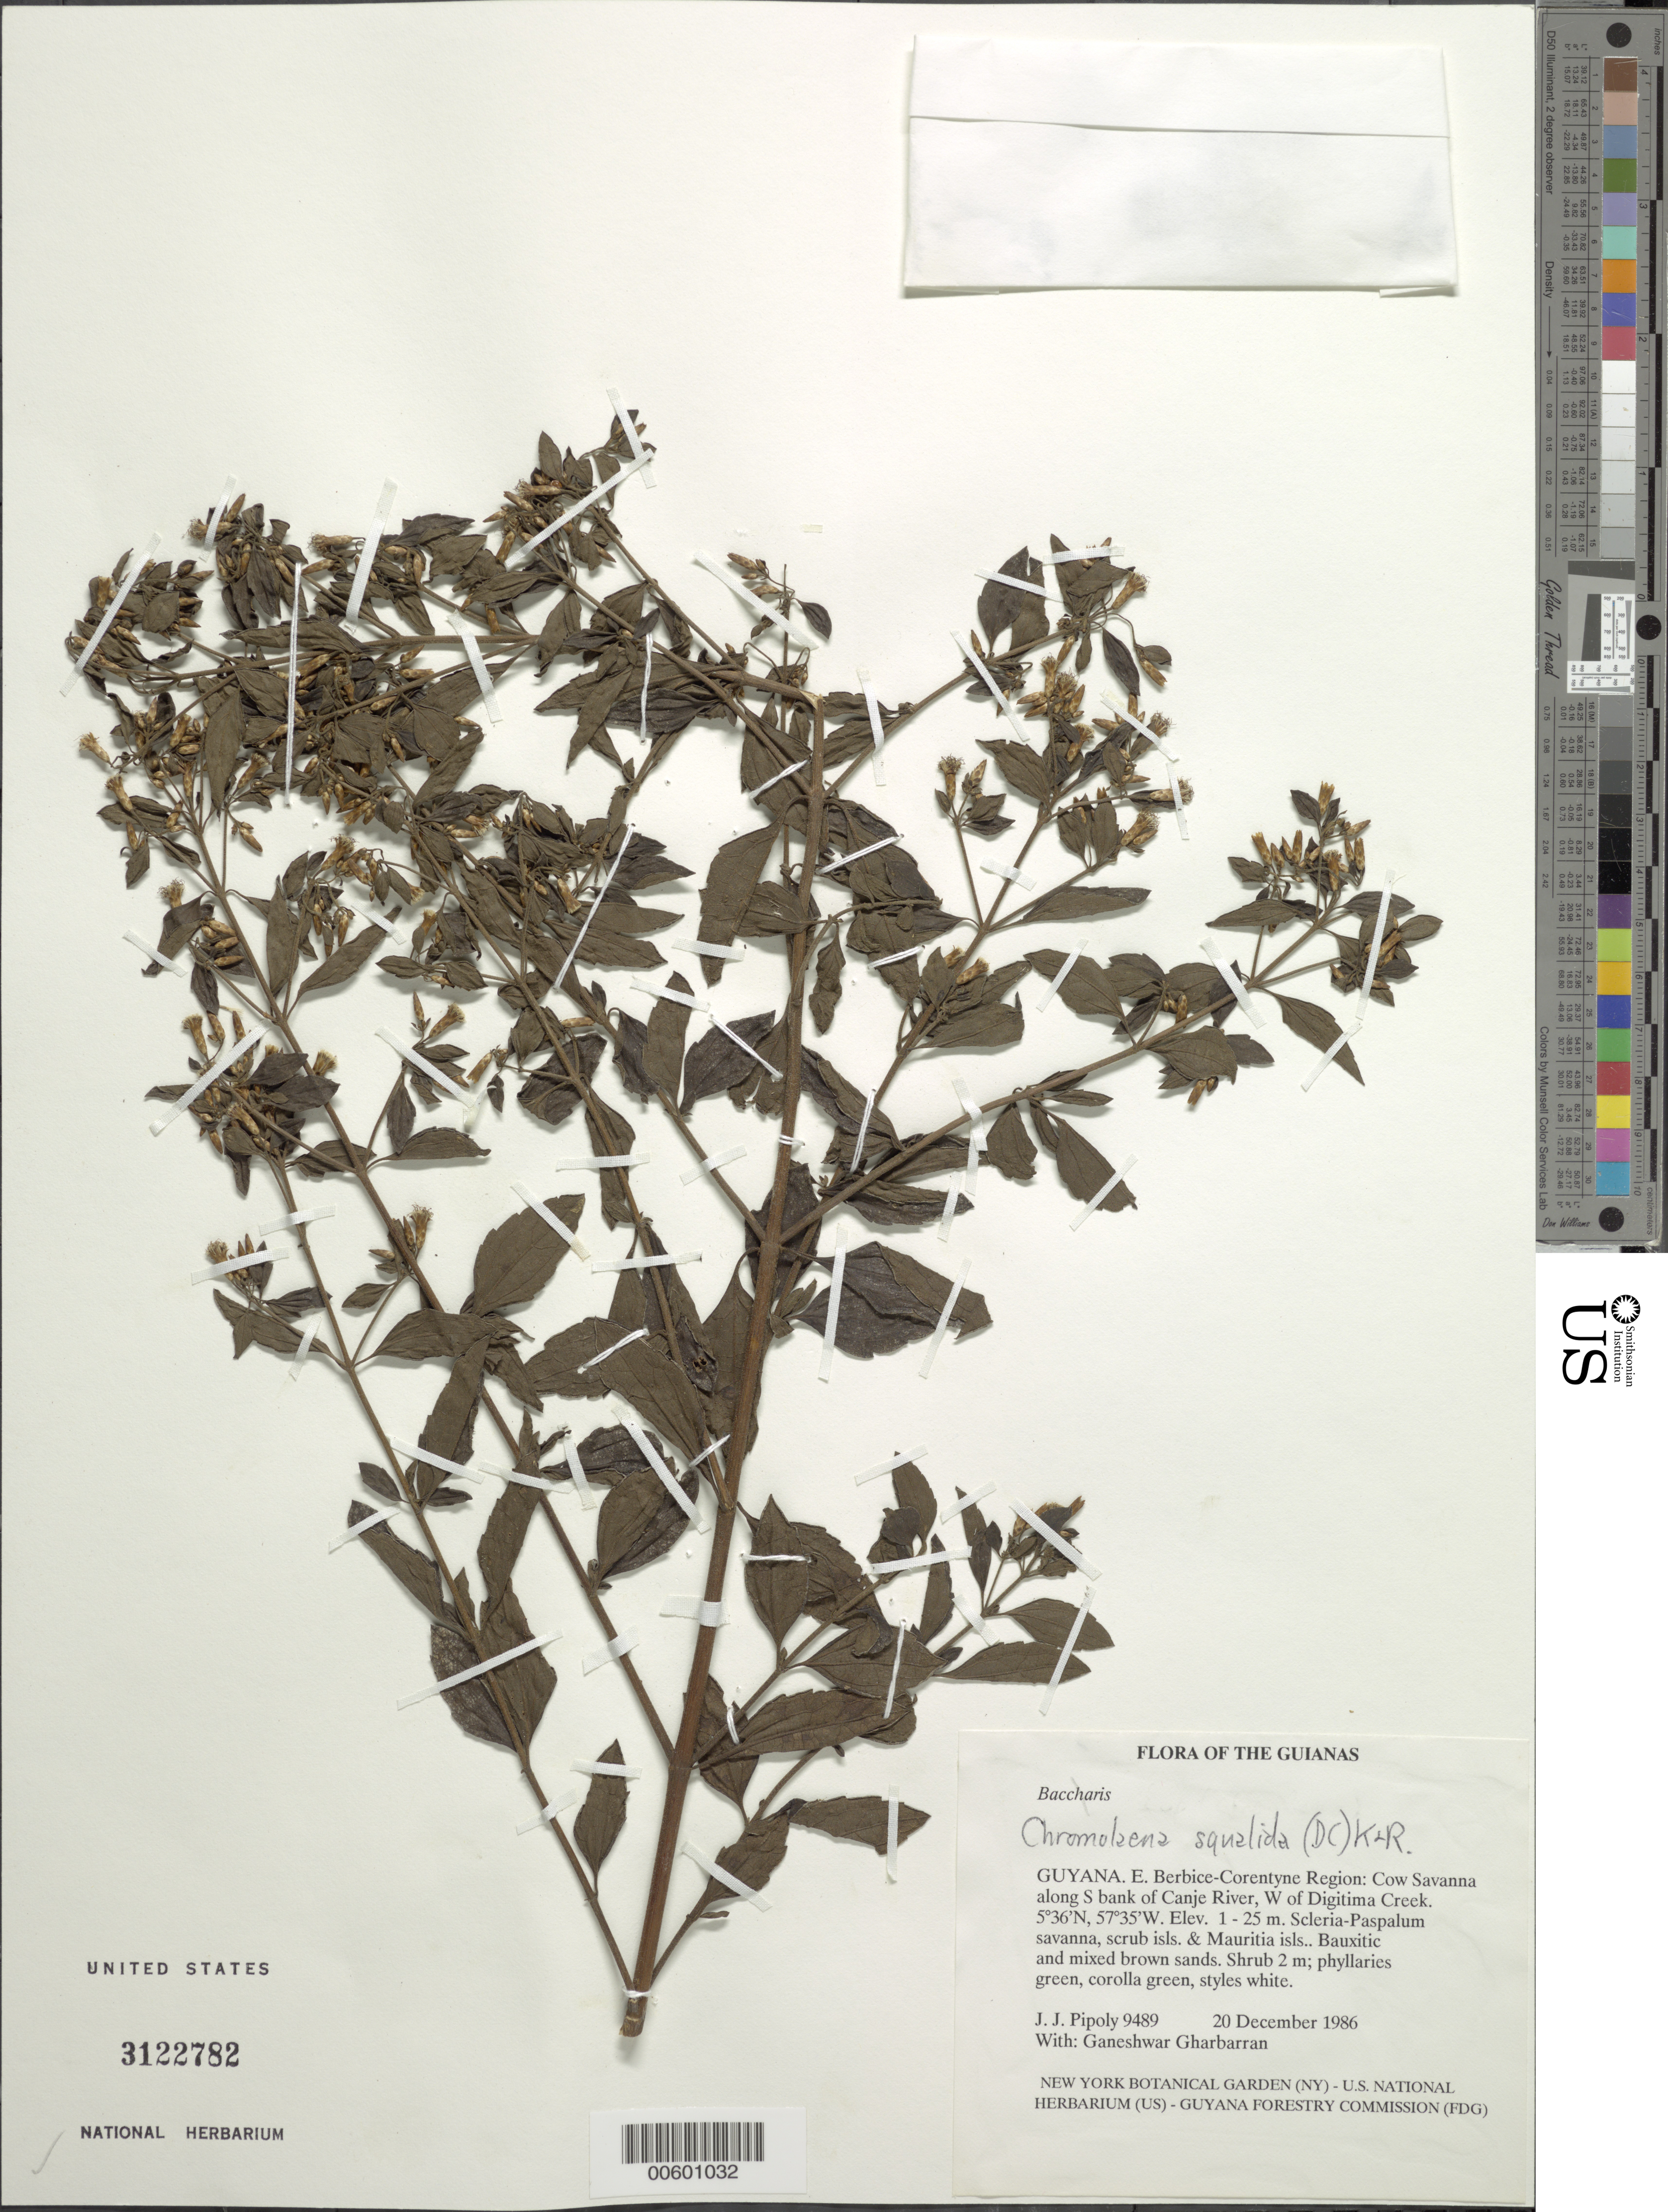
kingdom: Plantae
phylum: Tracheophyta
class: Magnoliopsida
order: Asterales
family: Asteraceae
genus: Chromolaena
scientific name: Chromolaena squalida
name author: (DC.) R.M. King & H. Rob.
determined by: Robinson, Harold E., (US)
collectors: J. J. Pipoly & G. Gharbarran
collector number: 9489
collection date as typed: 20 December 1986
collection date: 1986-12-20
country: Guyana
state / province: E. Berbice-Corentyne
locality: Cow savanna, along S bank of Canje River, W of Digitima Creek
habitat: Scleria-Paspalum savanna, scrub isls. & Mauritia isls. Bauxitic and mixed brown sands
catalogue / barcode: US 3122782